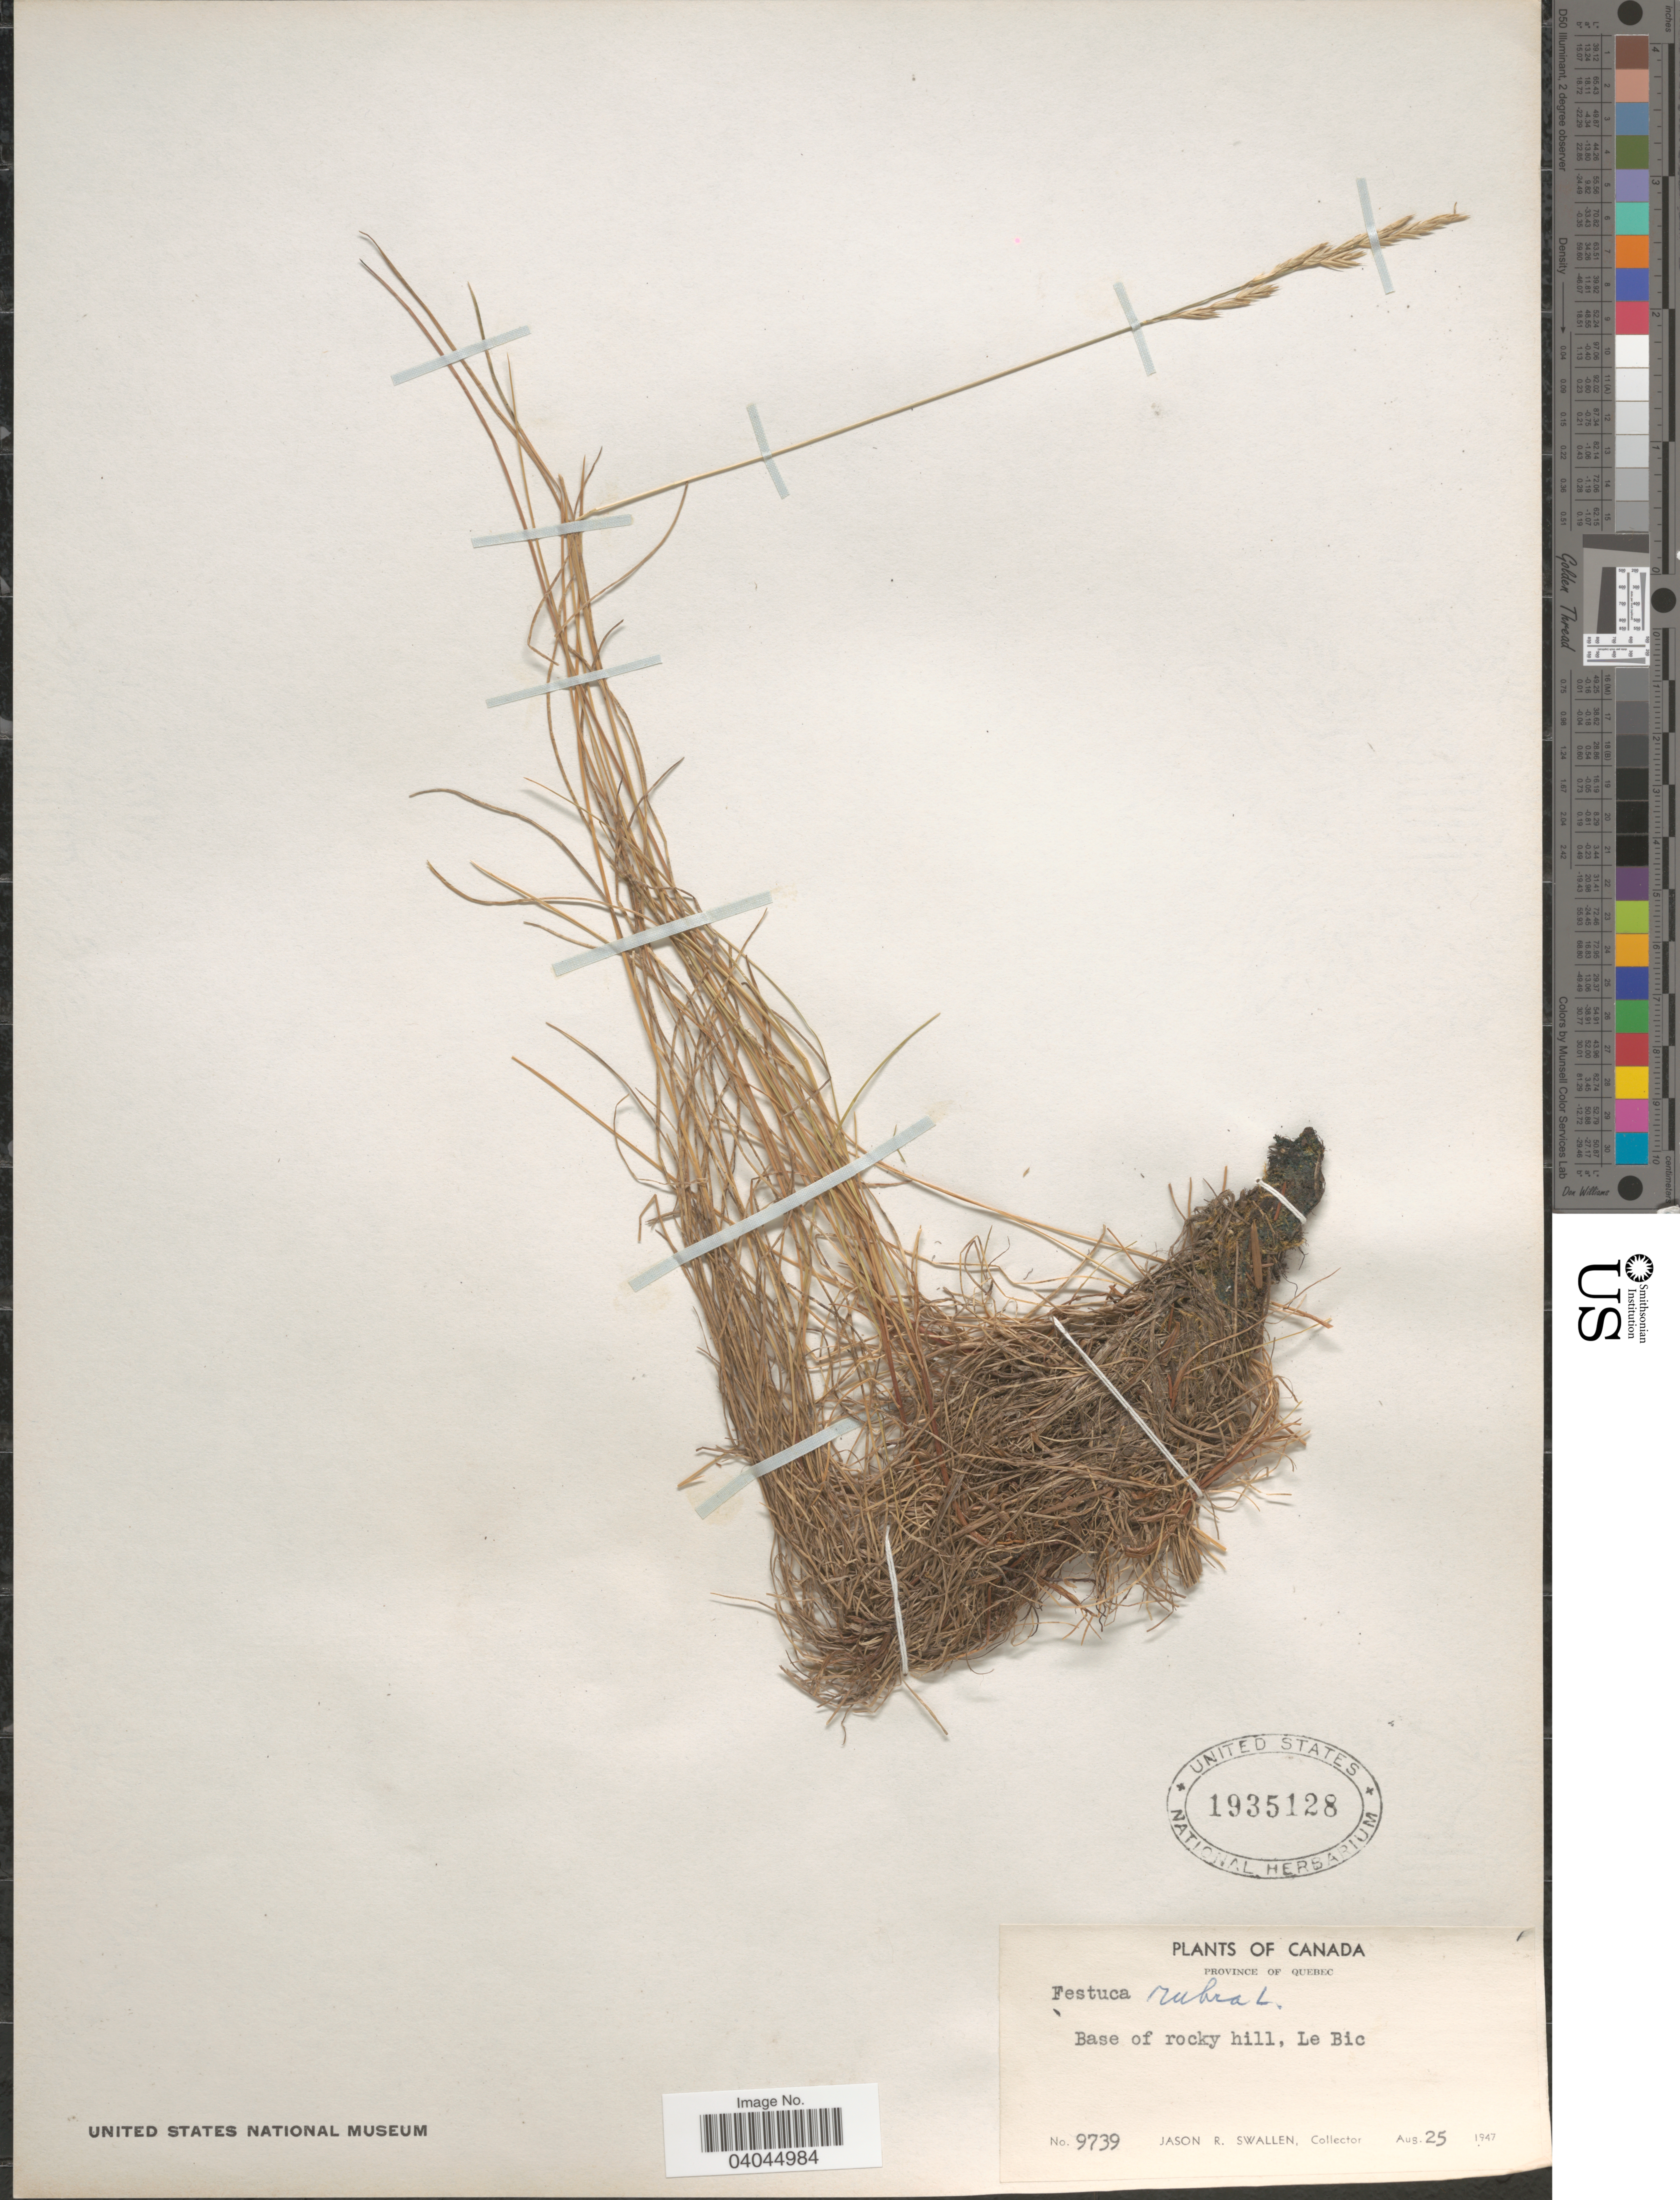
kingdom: Plantae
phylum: Tracheophyta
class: Liliopsida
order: Poales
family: Poaceae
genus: Festuca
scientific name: Festuca rubra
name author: L.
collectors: J. R. Swallen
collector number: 9739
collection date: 1947-08-25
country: Canada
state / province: Quebec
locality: Base of rocky hill, Le Bic.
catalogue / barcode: US 1935128